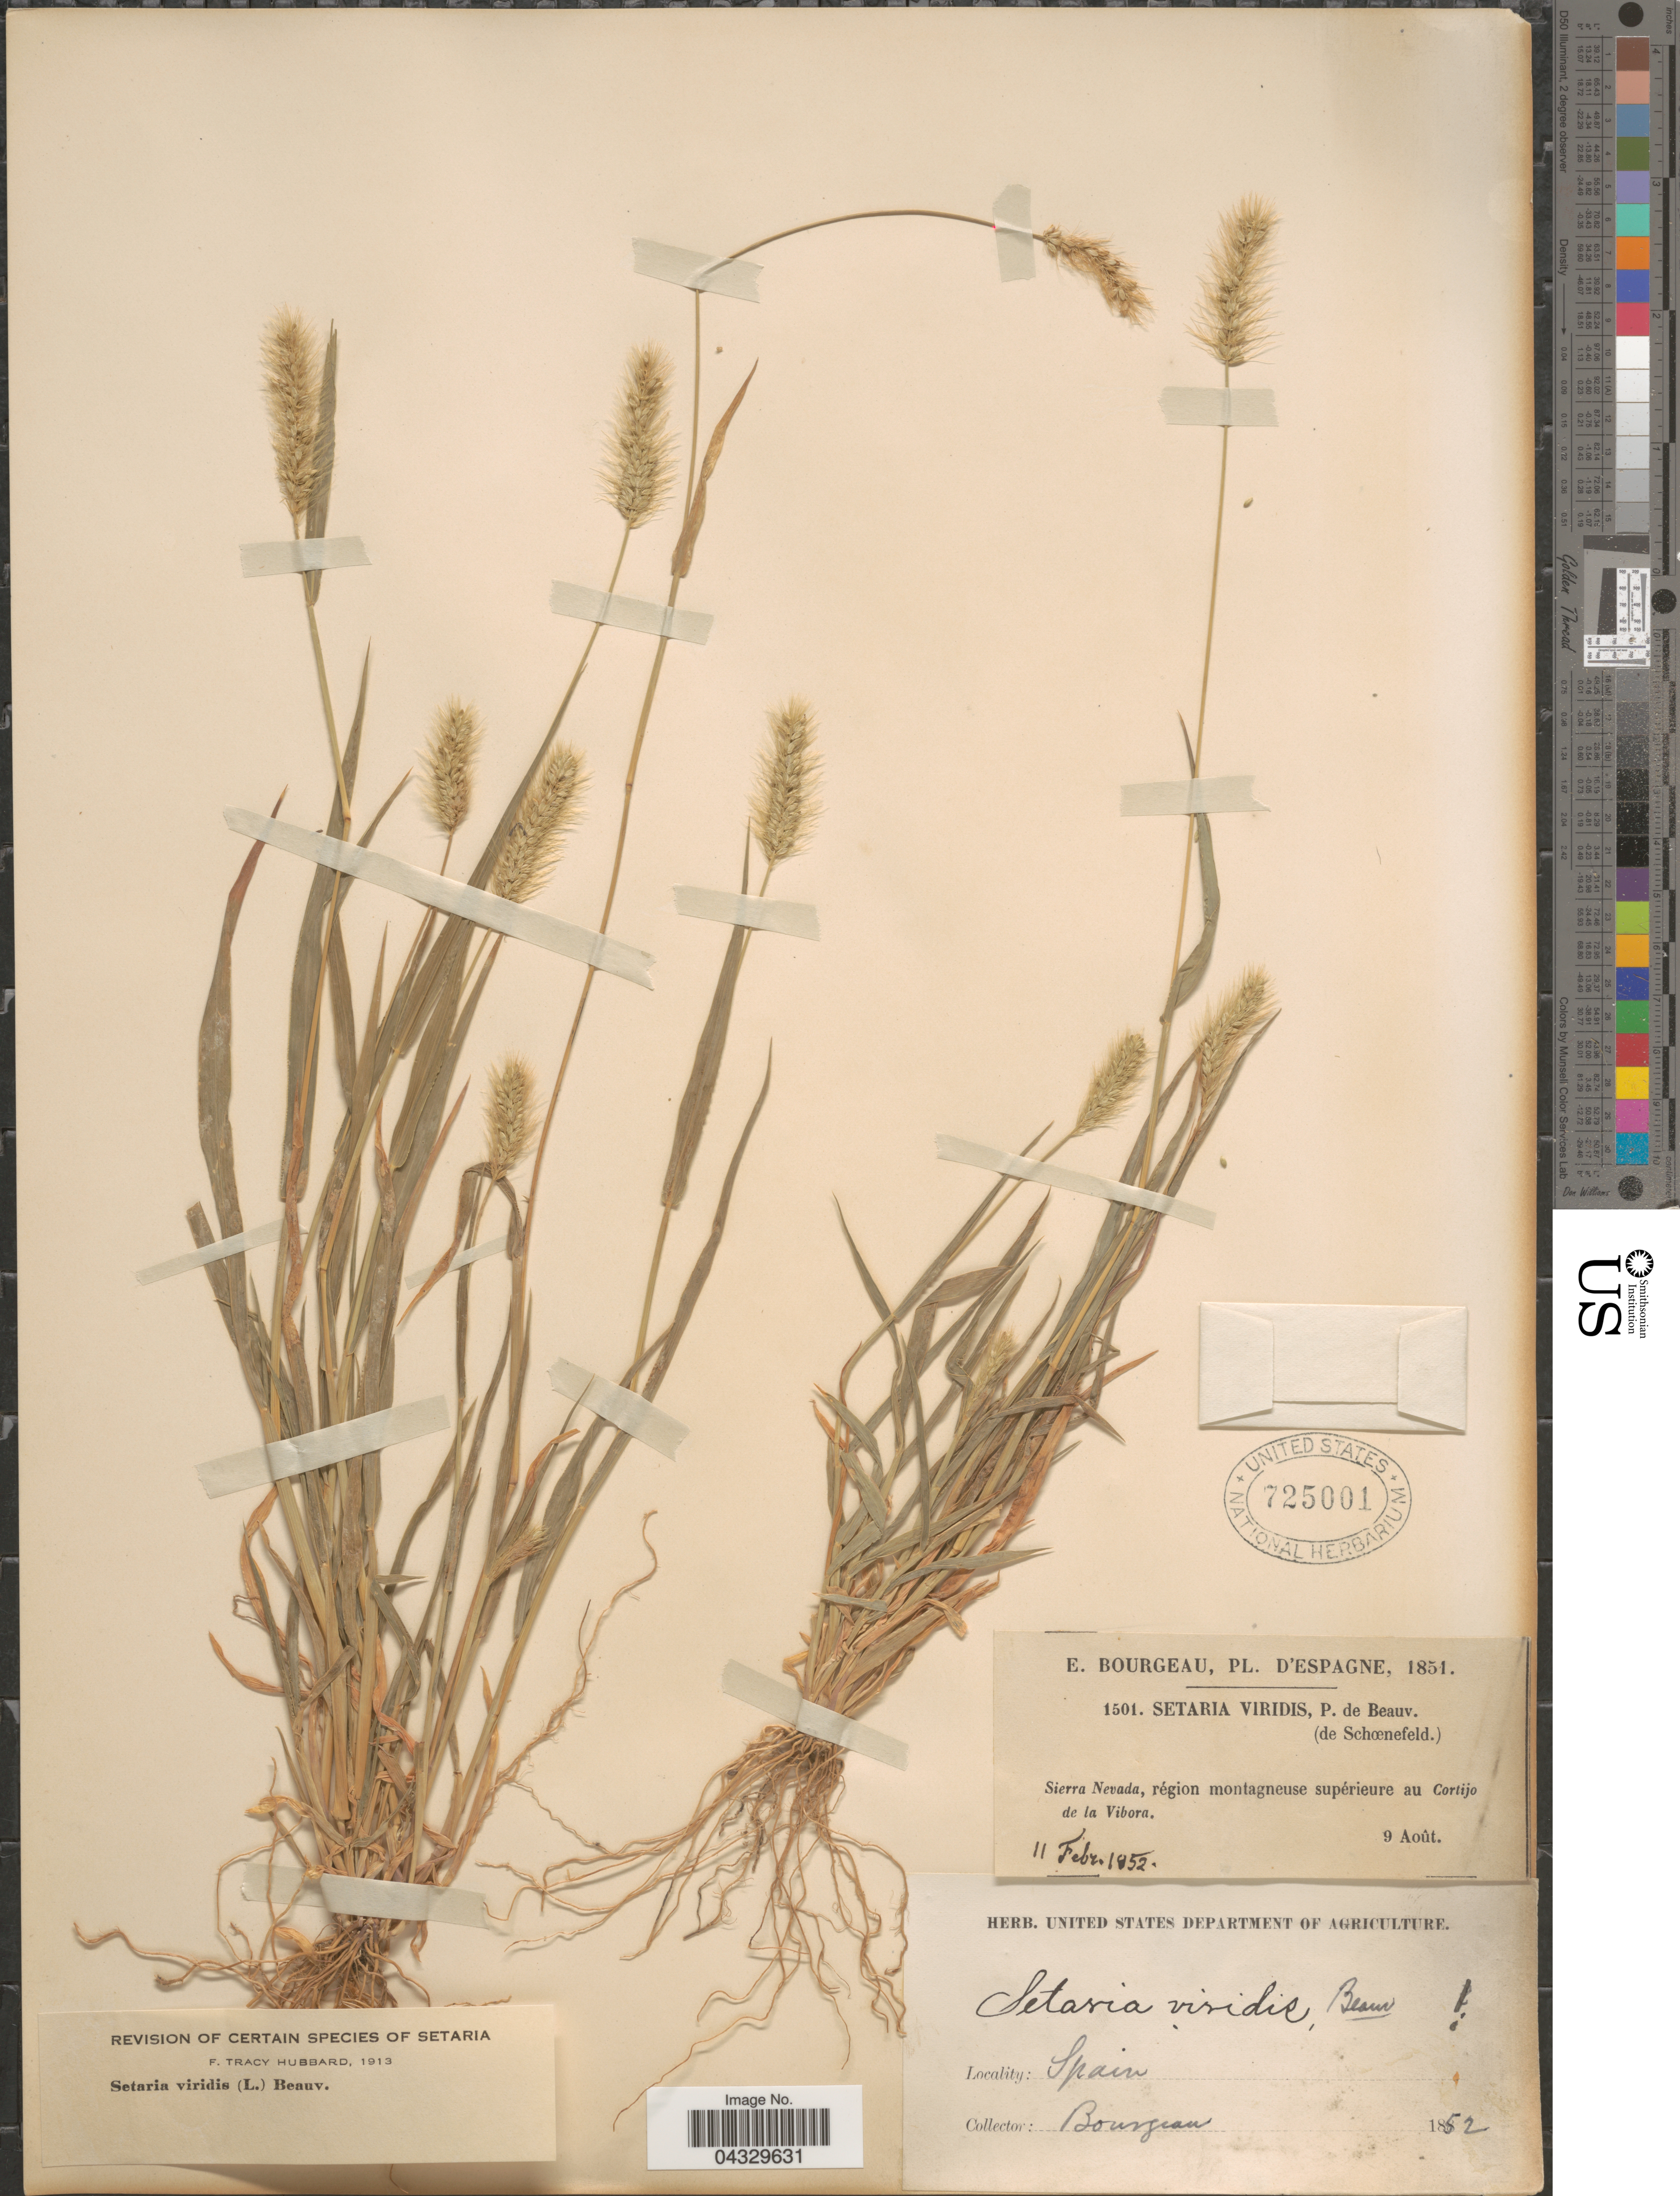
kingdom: Plantae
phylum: Tracheophyta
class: Liliopsida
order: Poales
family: Poaceae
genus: Setaria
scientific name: Setaria viridis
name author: (L.) P. Beauv.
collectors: E. Bourgeau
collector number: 1501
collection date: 1851-08-09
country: Spain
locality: Espagne. Sierra Nevada, région montagneuse supérieure au Cortijo de la Vibora.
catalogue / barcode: US 725001